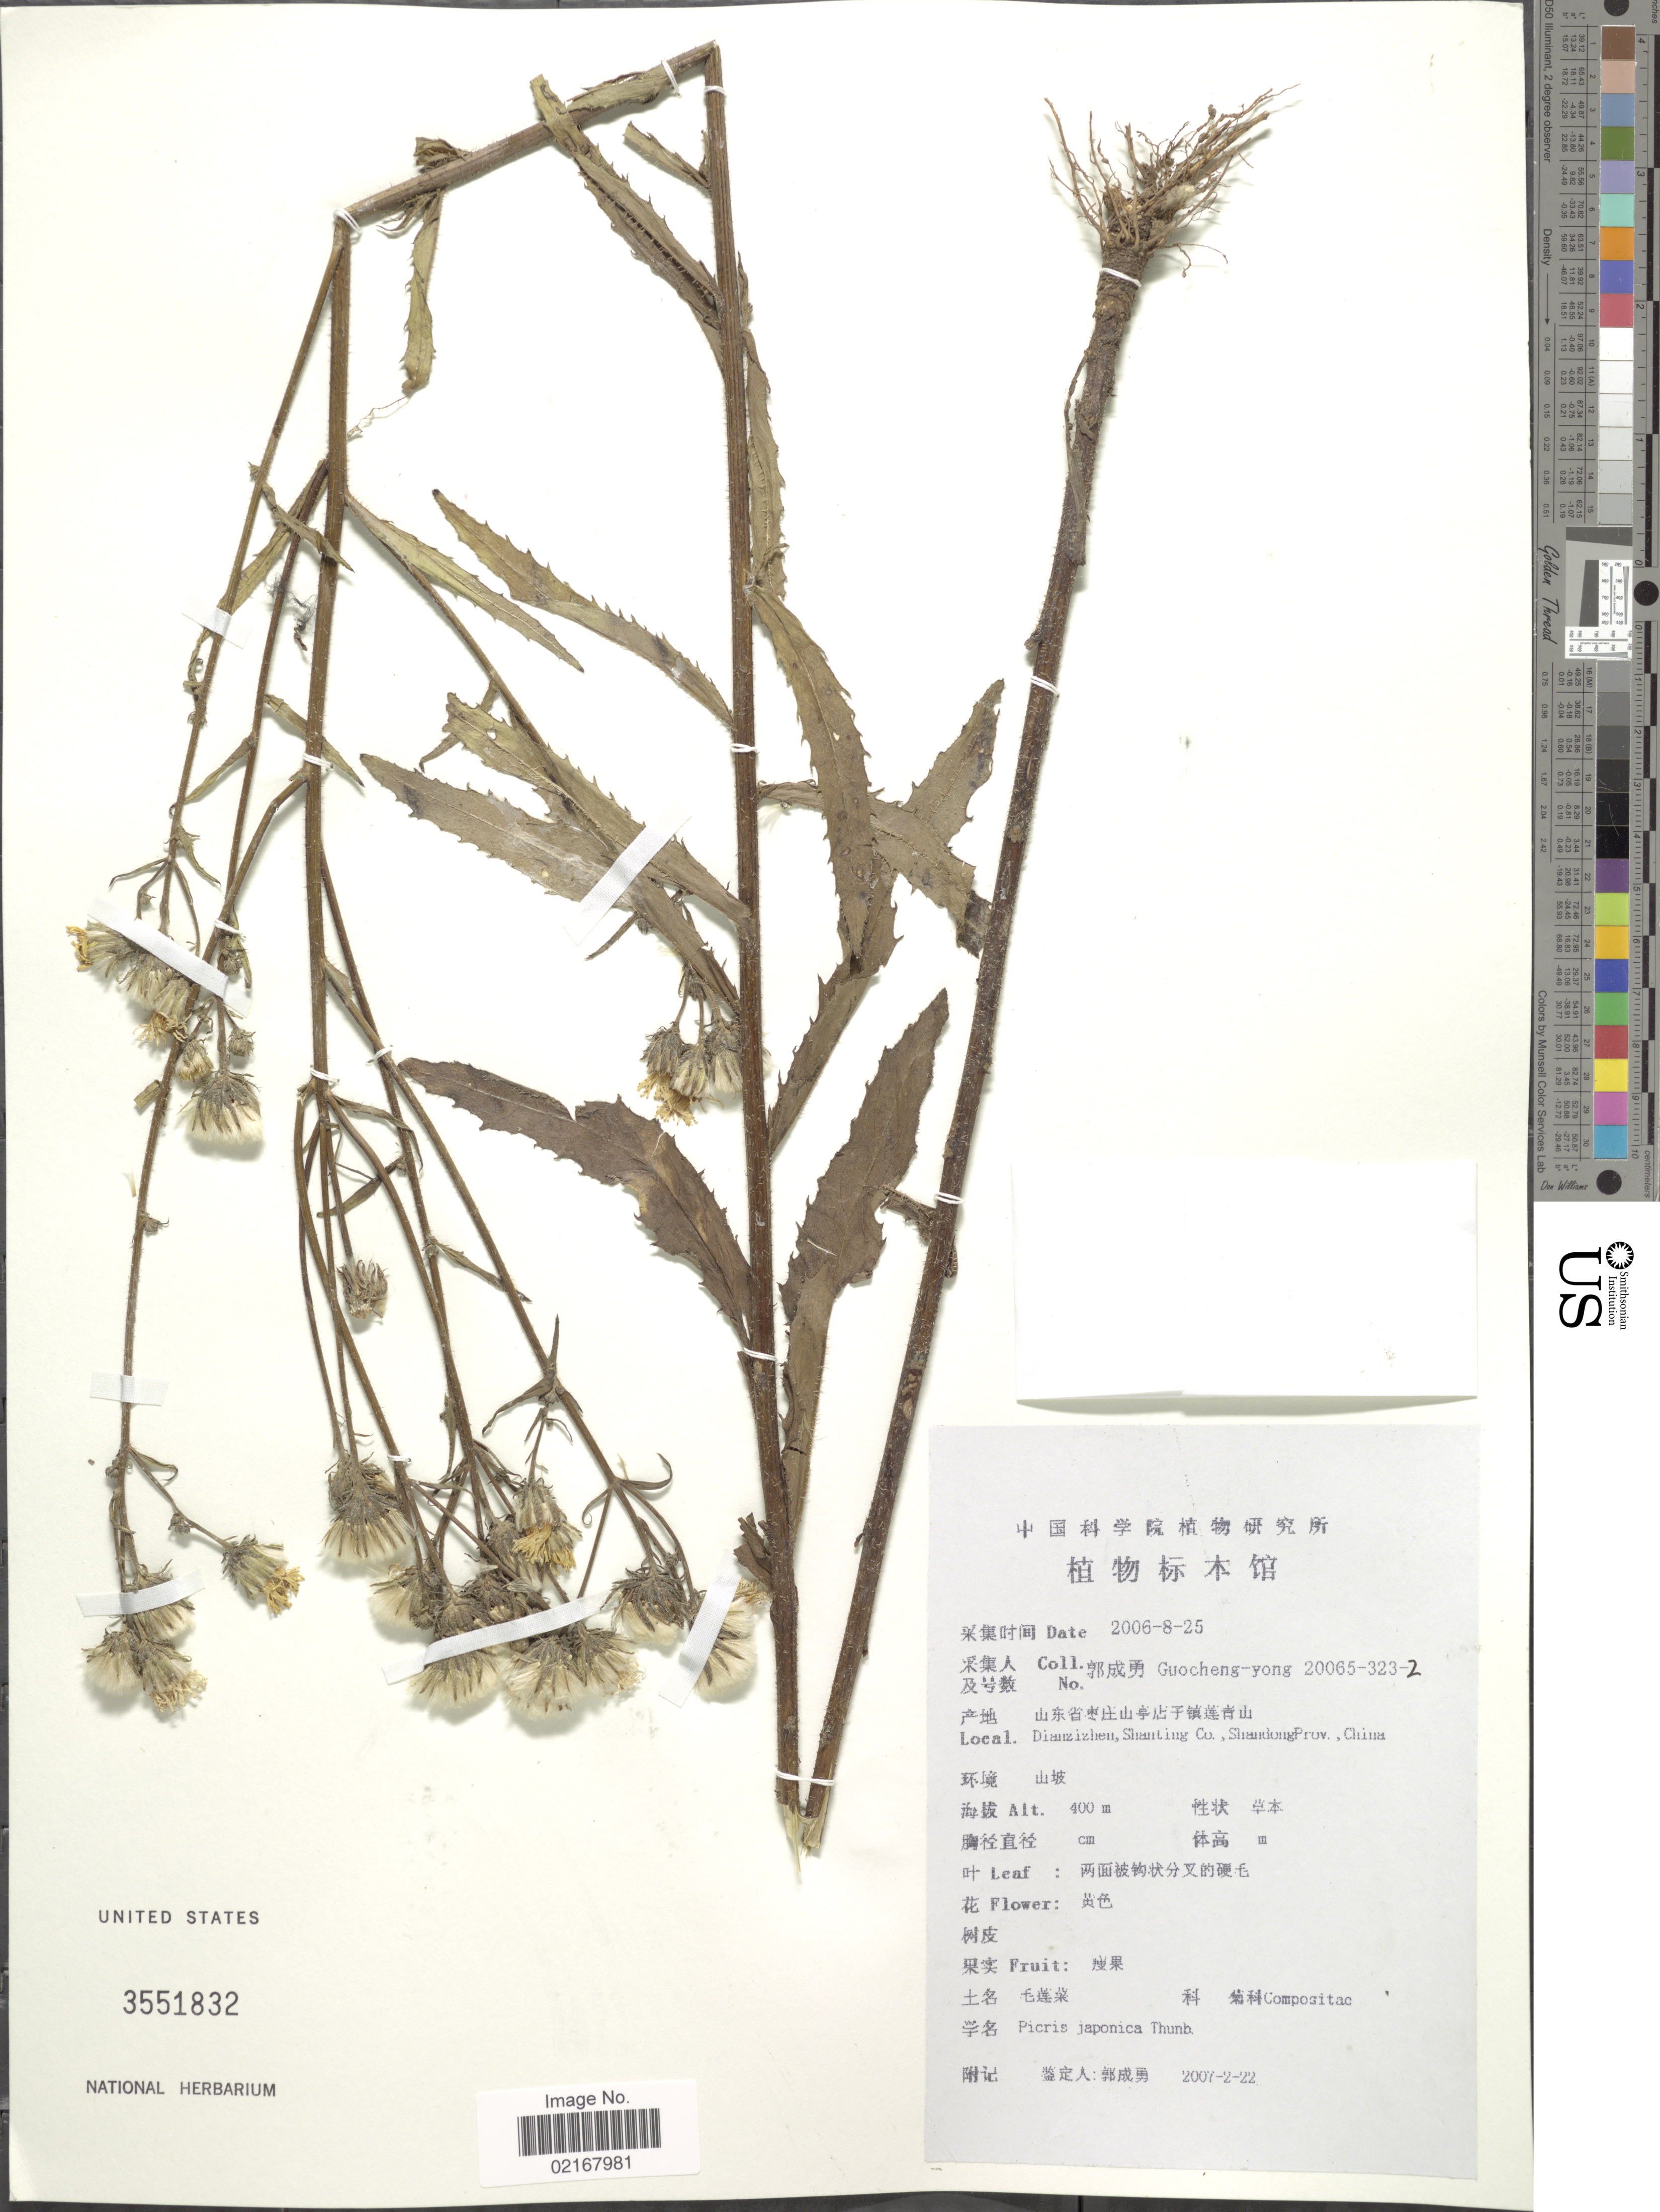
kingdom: Plantae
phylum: Tracheophyta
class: Magnoliopsida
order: Asterales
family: Asteraceae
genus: Picris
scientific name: Picris hieracioides subsp. japonica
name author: (Thurb.) Krylov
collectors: Guo cheng-yong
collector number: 20065-323-2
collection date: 2006-08-25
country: China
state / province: Shandong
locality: Dianzizhen, Shantiang Co., Shandong Prov., China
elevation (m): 400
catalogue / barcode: US 3551832